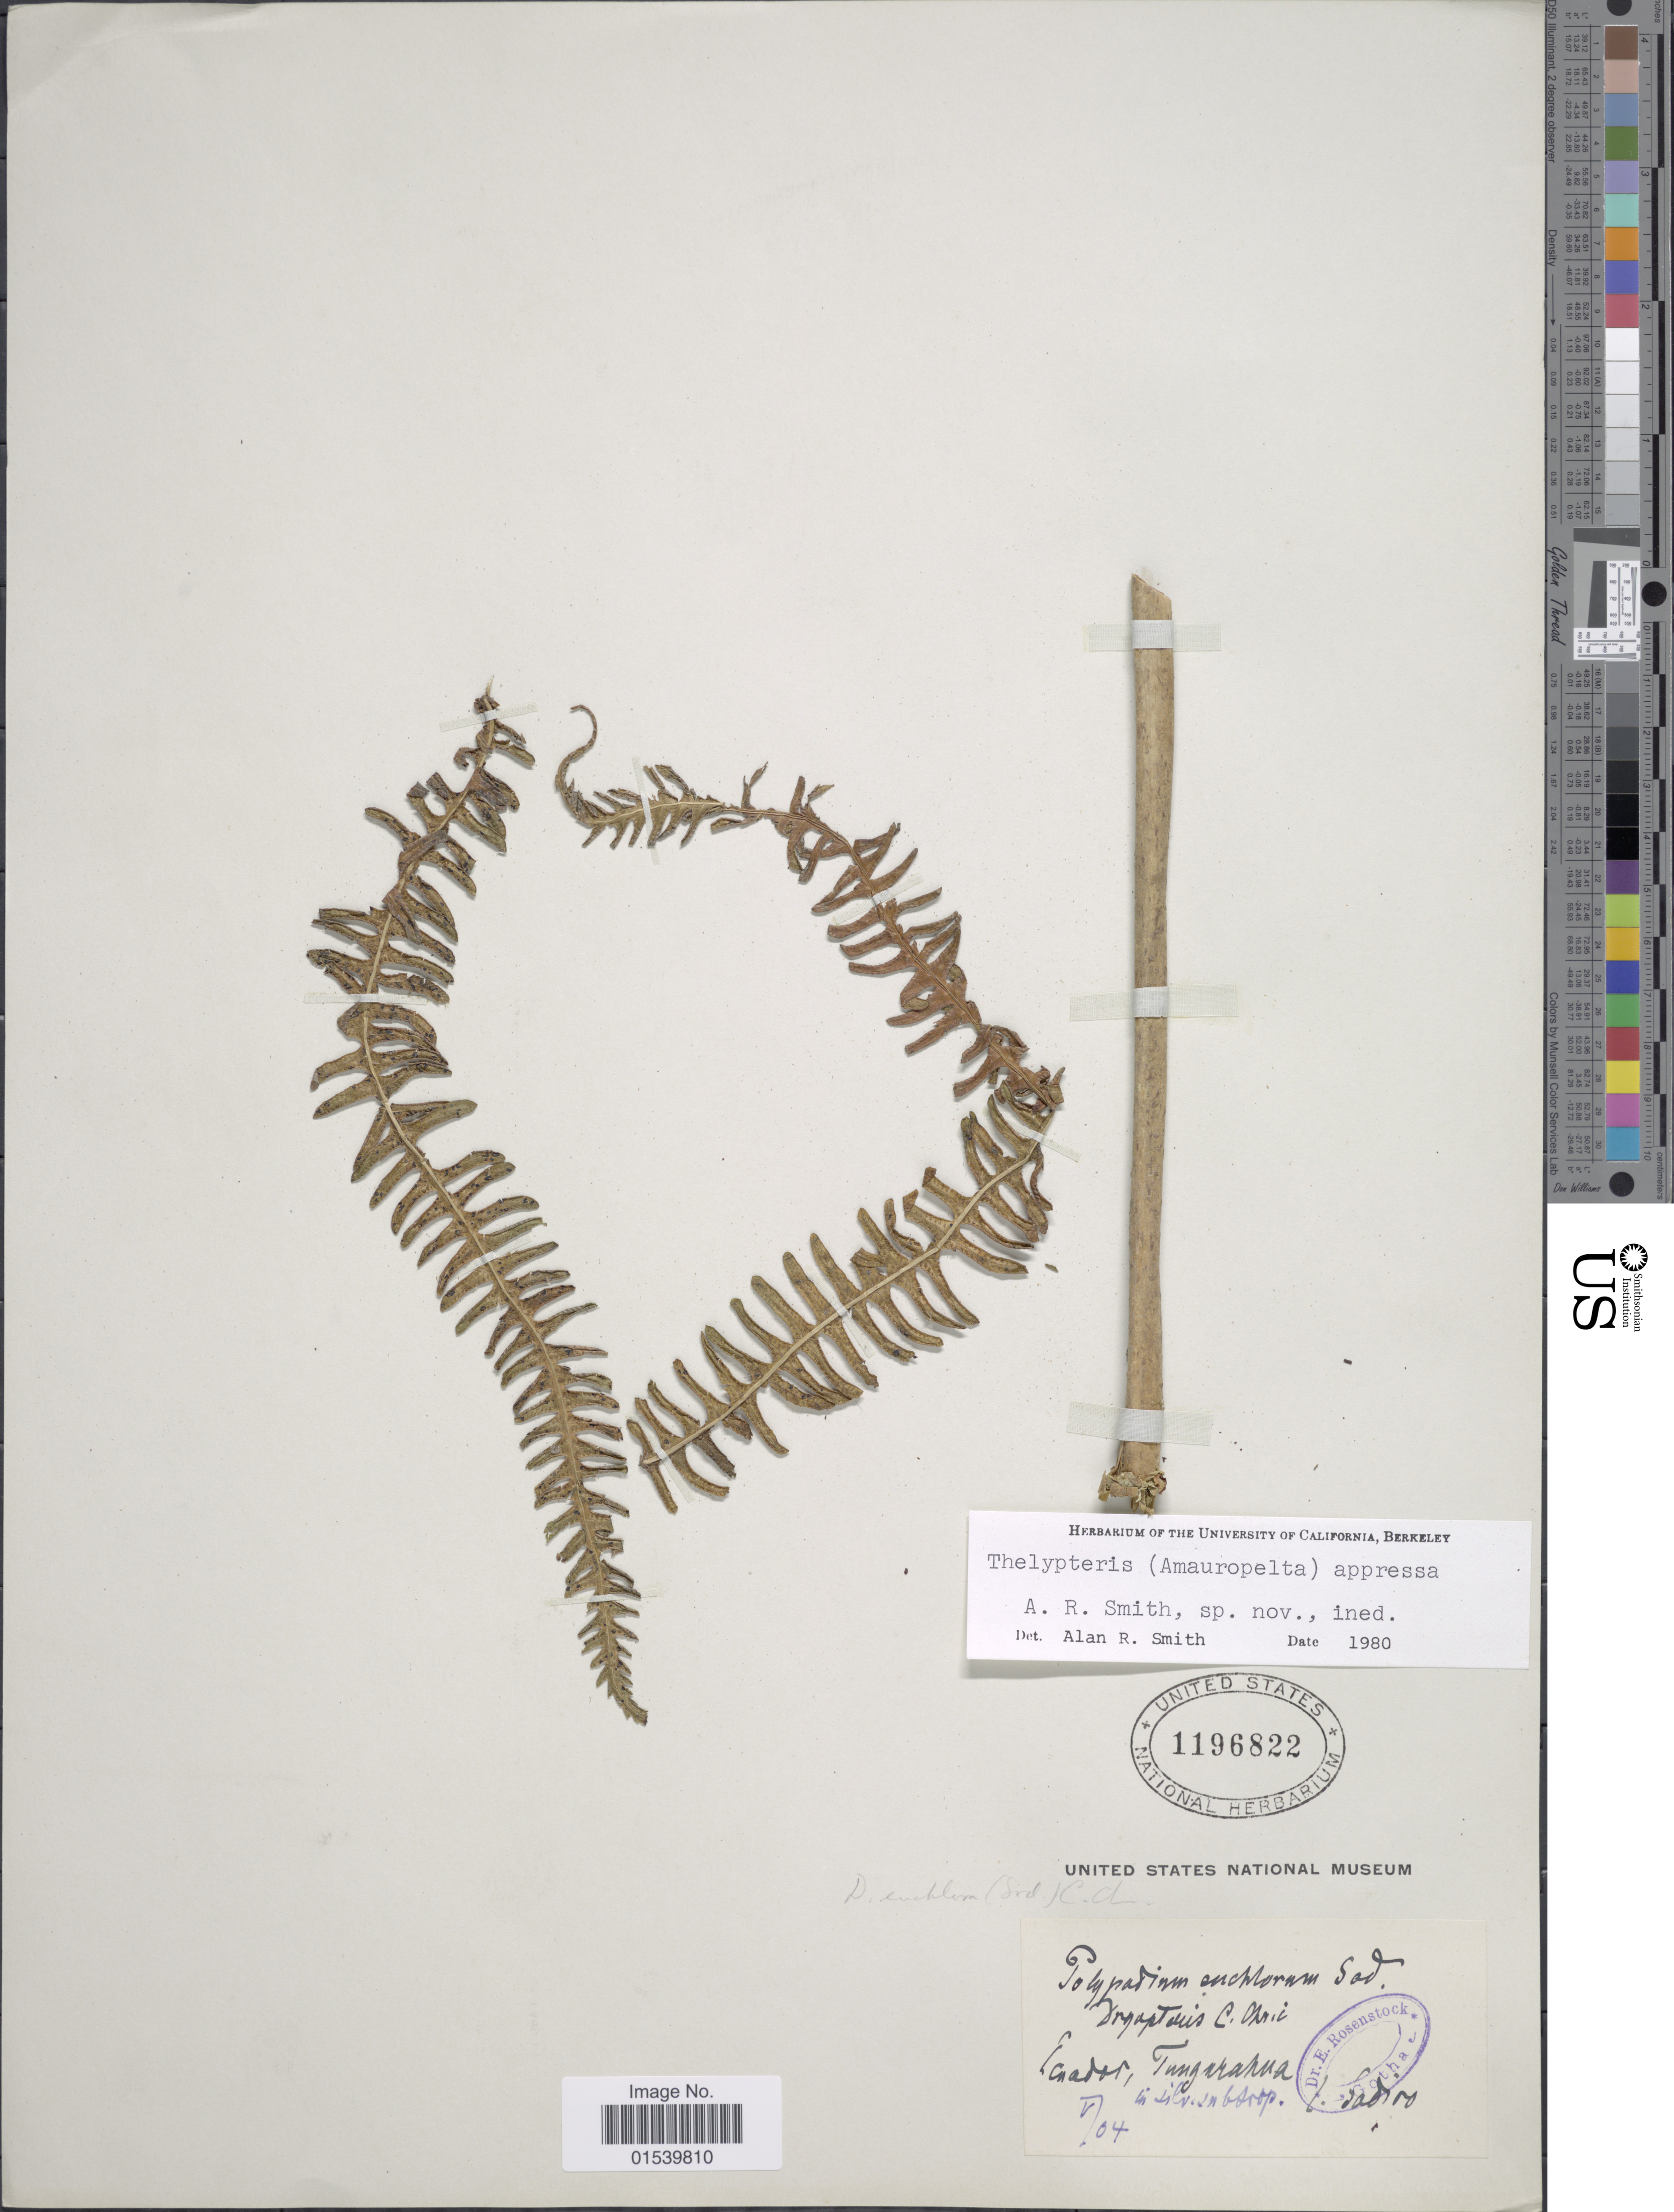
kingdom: Plantae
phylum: Tracheophyta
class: Polypodiopsida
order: Polypodiales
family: Thelypteridaceae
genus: Amauropelta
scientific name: Amauropelta appressa (A.R. Sm.) comb. nov., ined. 2015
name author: (A.R. Sm.)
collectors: Sodiro, --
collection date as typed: Transcribed d/m/y: /5/4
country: Ecuador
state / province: Tungurahua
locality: Tungurahua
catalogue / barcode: US 1196822